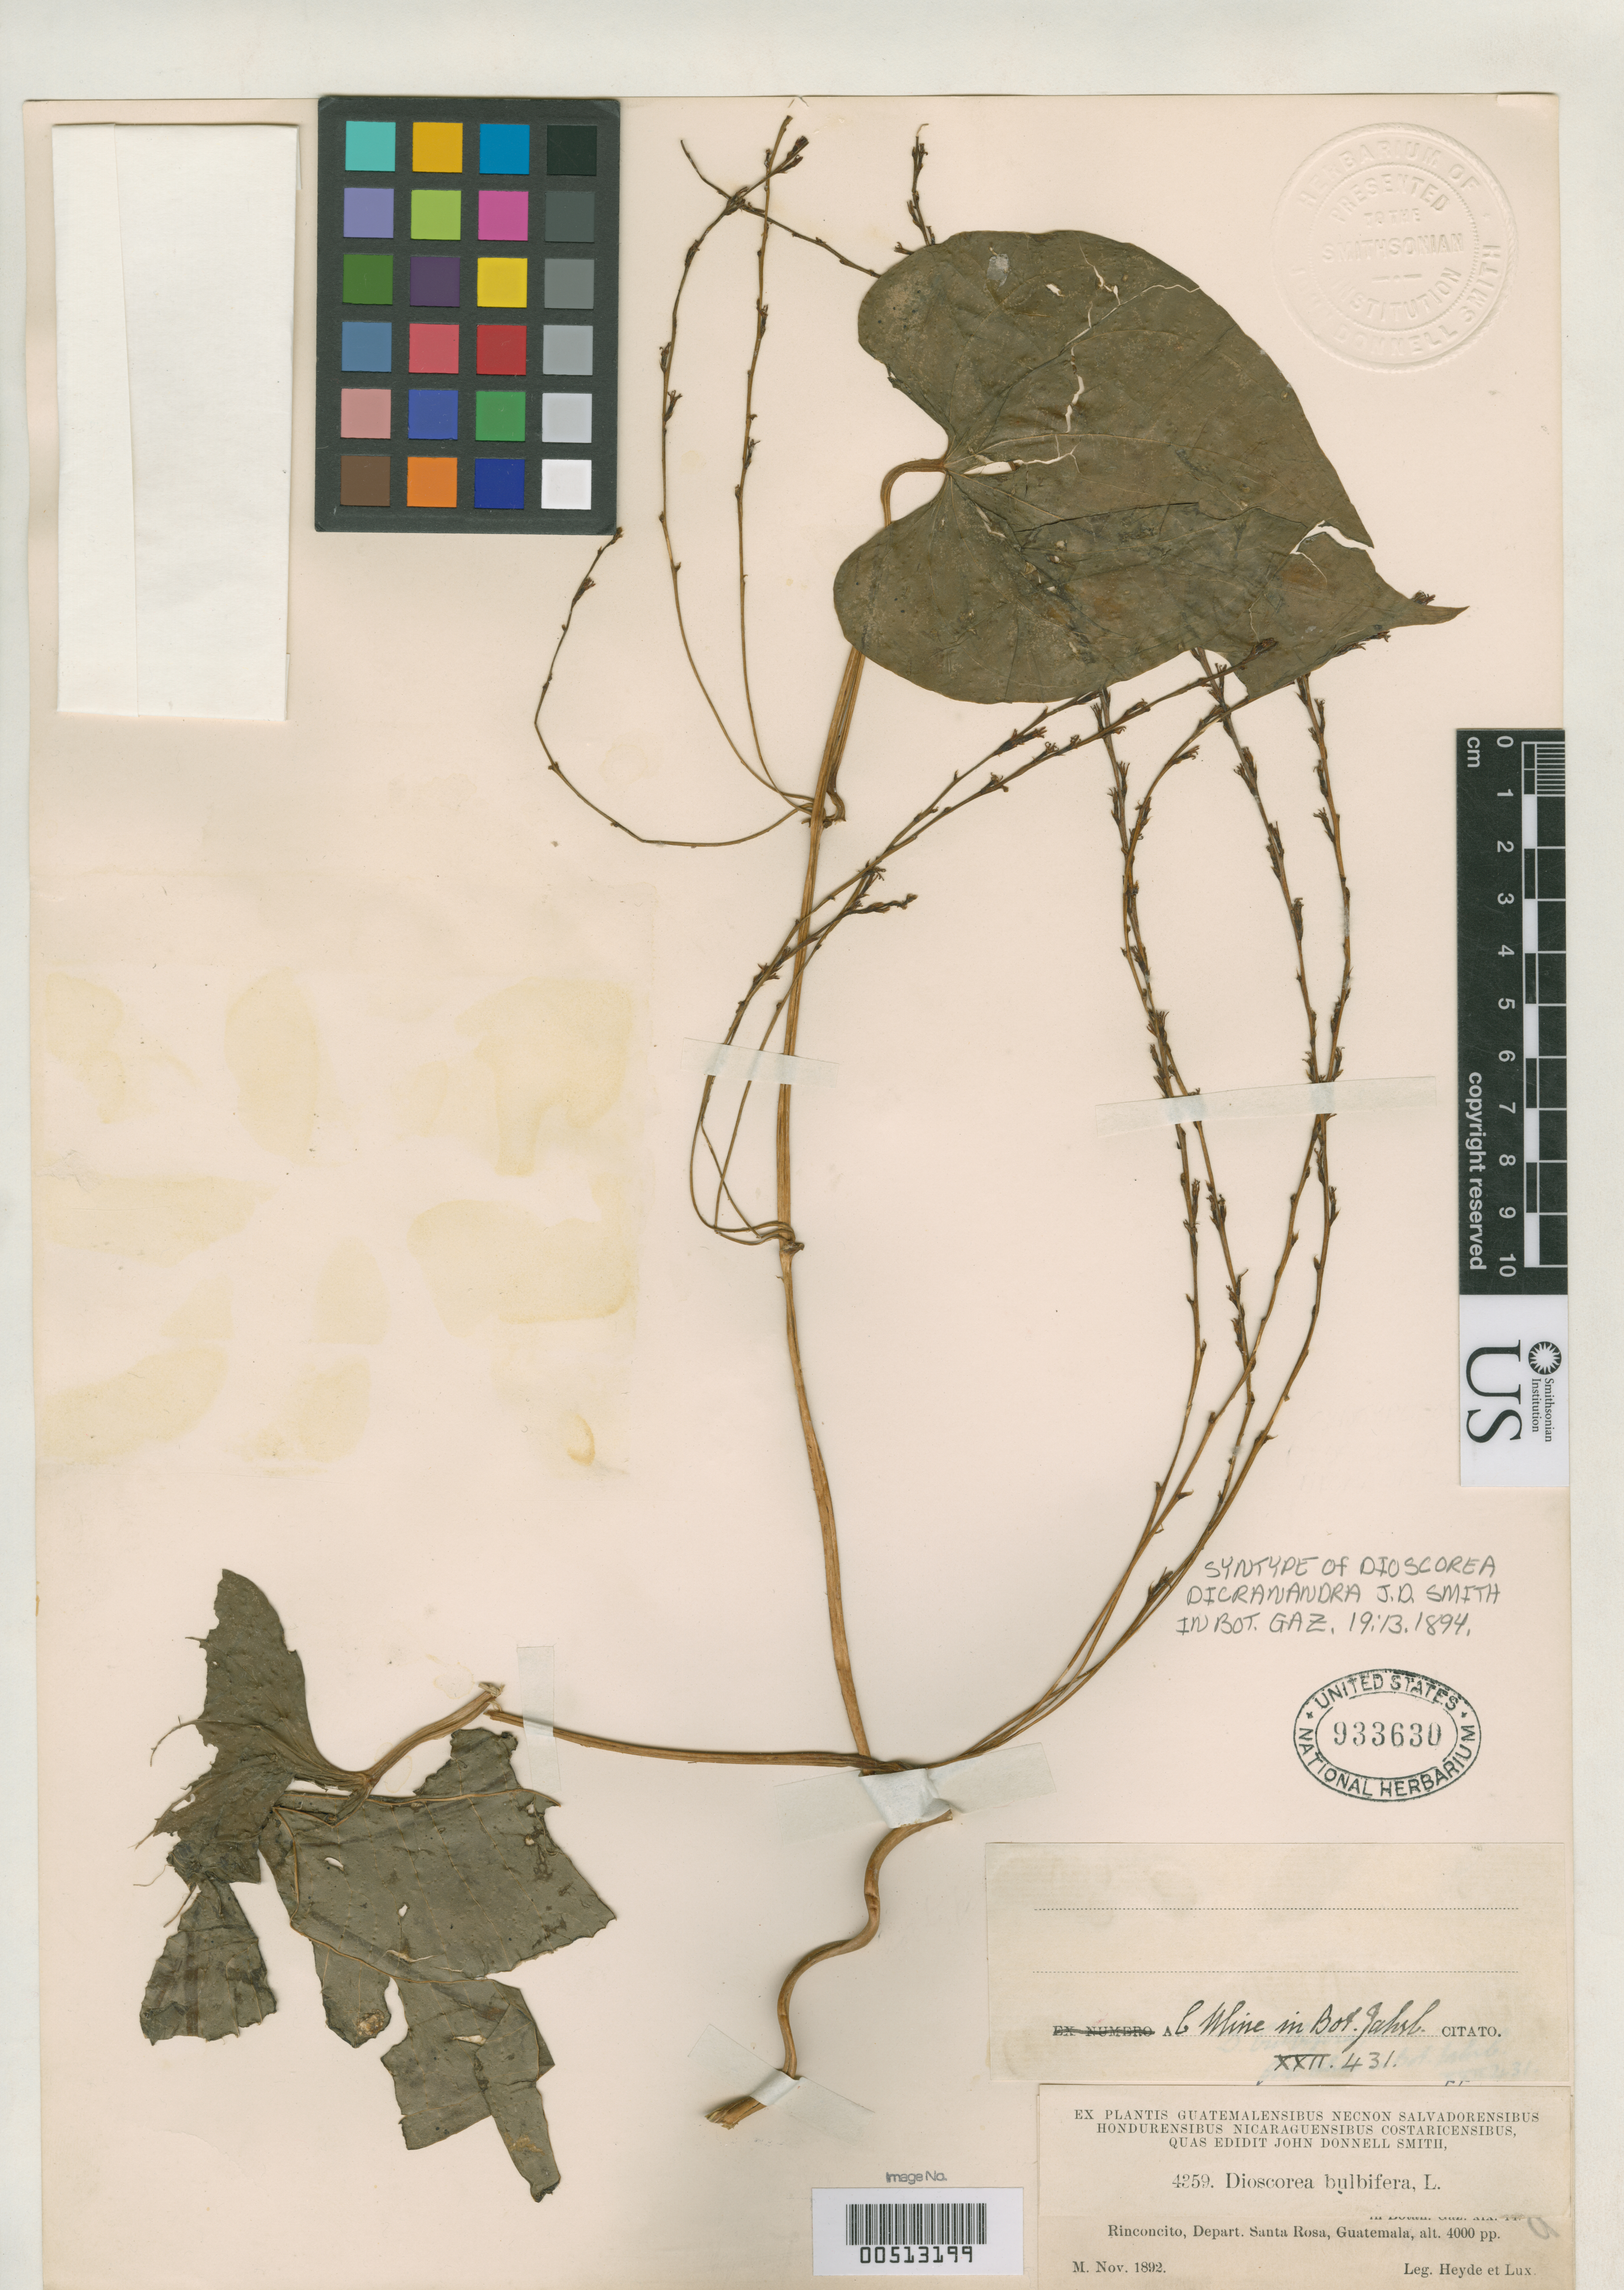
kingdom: Plantae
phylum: Tracheophyta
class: Liliopsida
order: Dioscoreales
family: Dioscoreaceae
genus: Dioscorea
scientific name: Dioscorea dicranandra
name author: Donn. Sm.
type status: Syntype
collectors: E. T. Heyde & E. Lux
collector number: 4359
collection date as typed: Nov 1892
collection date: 1892-11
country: Guatemala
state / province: Santa Rosa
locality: Rinconcito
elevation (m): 1219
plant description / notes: Heyde & Lux 4359 is one of two syntypes of Dioscorea dicranandra Donn. Sm. (1894); the second syntype (Heyde & Lux 3869) is also one of two syntypes of Dioscorea albicaulis Uline (1896, effectively establishing Heyde & Lux 4359 as the lectotype of Dioscorea dicranandra) and is filed separately in the type herbarium under that name.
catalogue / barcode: US 933630